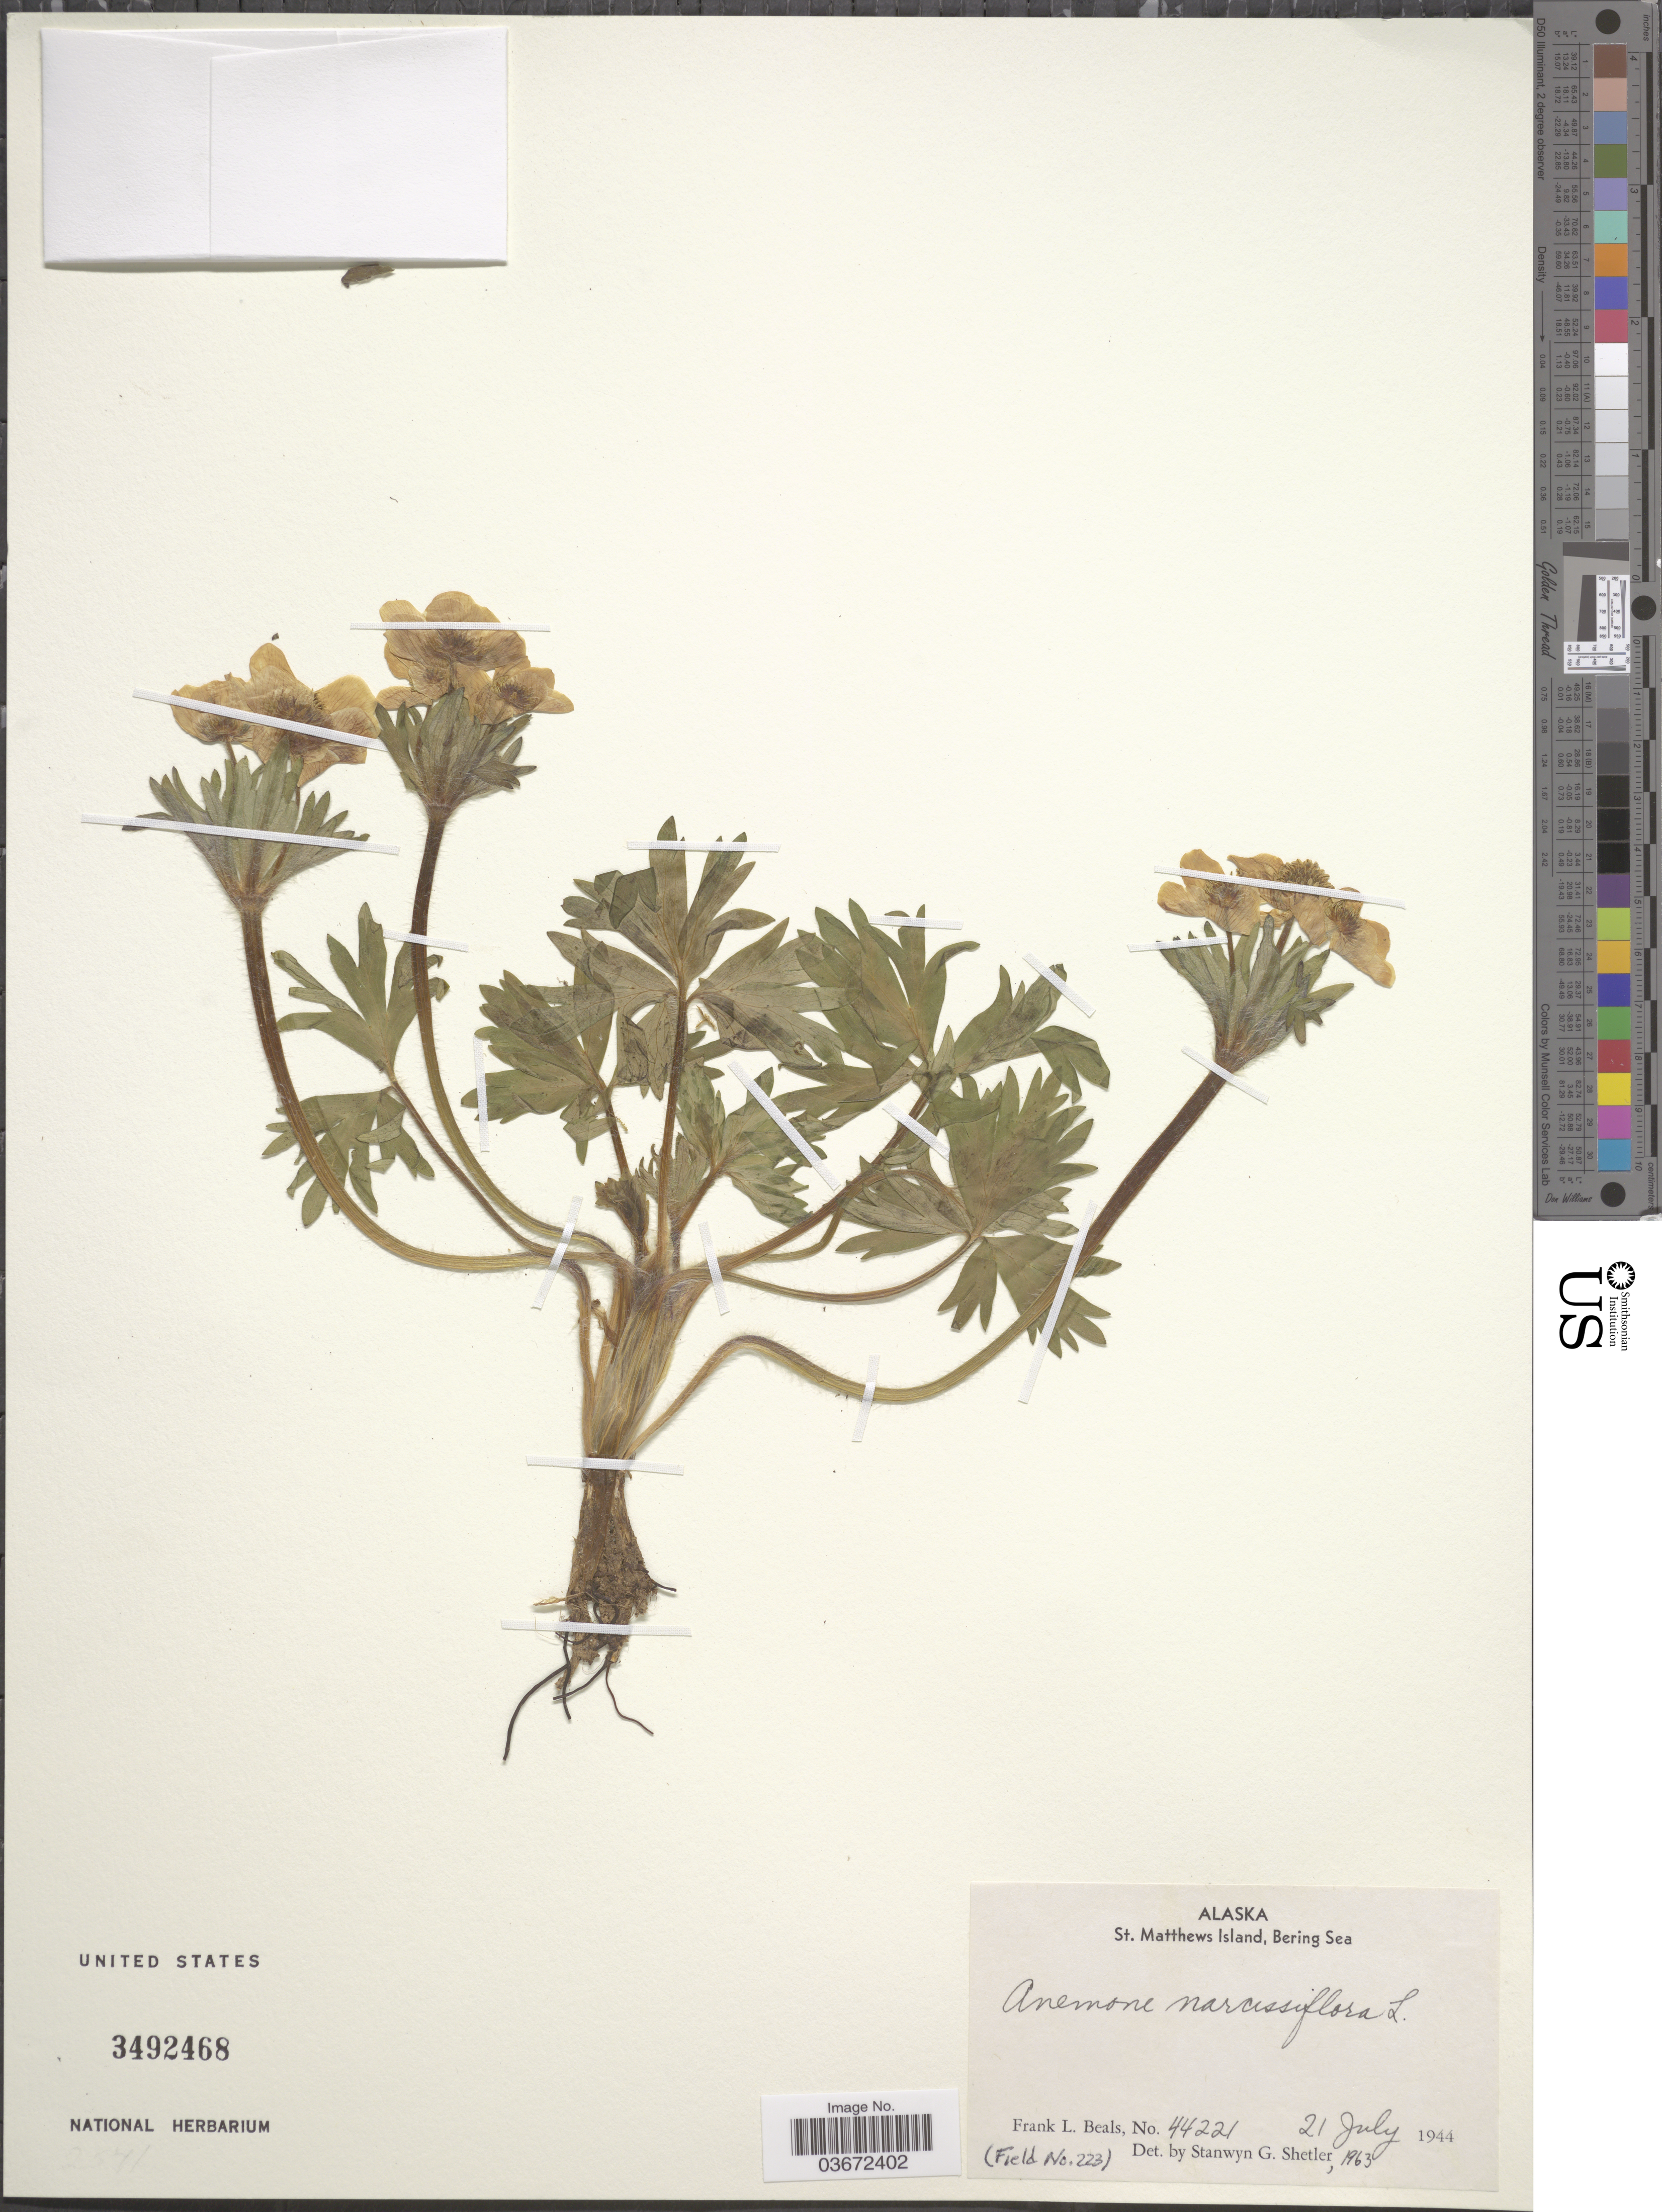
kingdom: Plantae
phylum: Tracheophyta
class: Magnoliopsida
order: Ranunculales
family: Ranunculaceae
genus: Anemone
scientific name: Anemone narcissiflora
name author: L.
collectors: F. Beals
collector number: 44221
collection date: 1944-07-21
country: United States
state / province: Alaska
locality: St. Matthews Island, Bering Sea.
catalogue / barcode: US 3492468